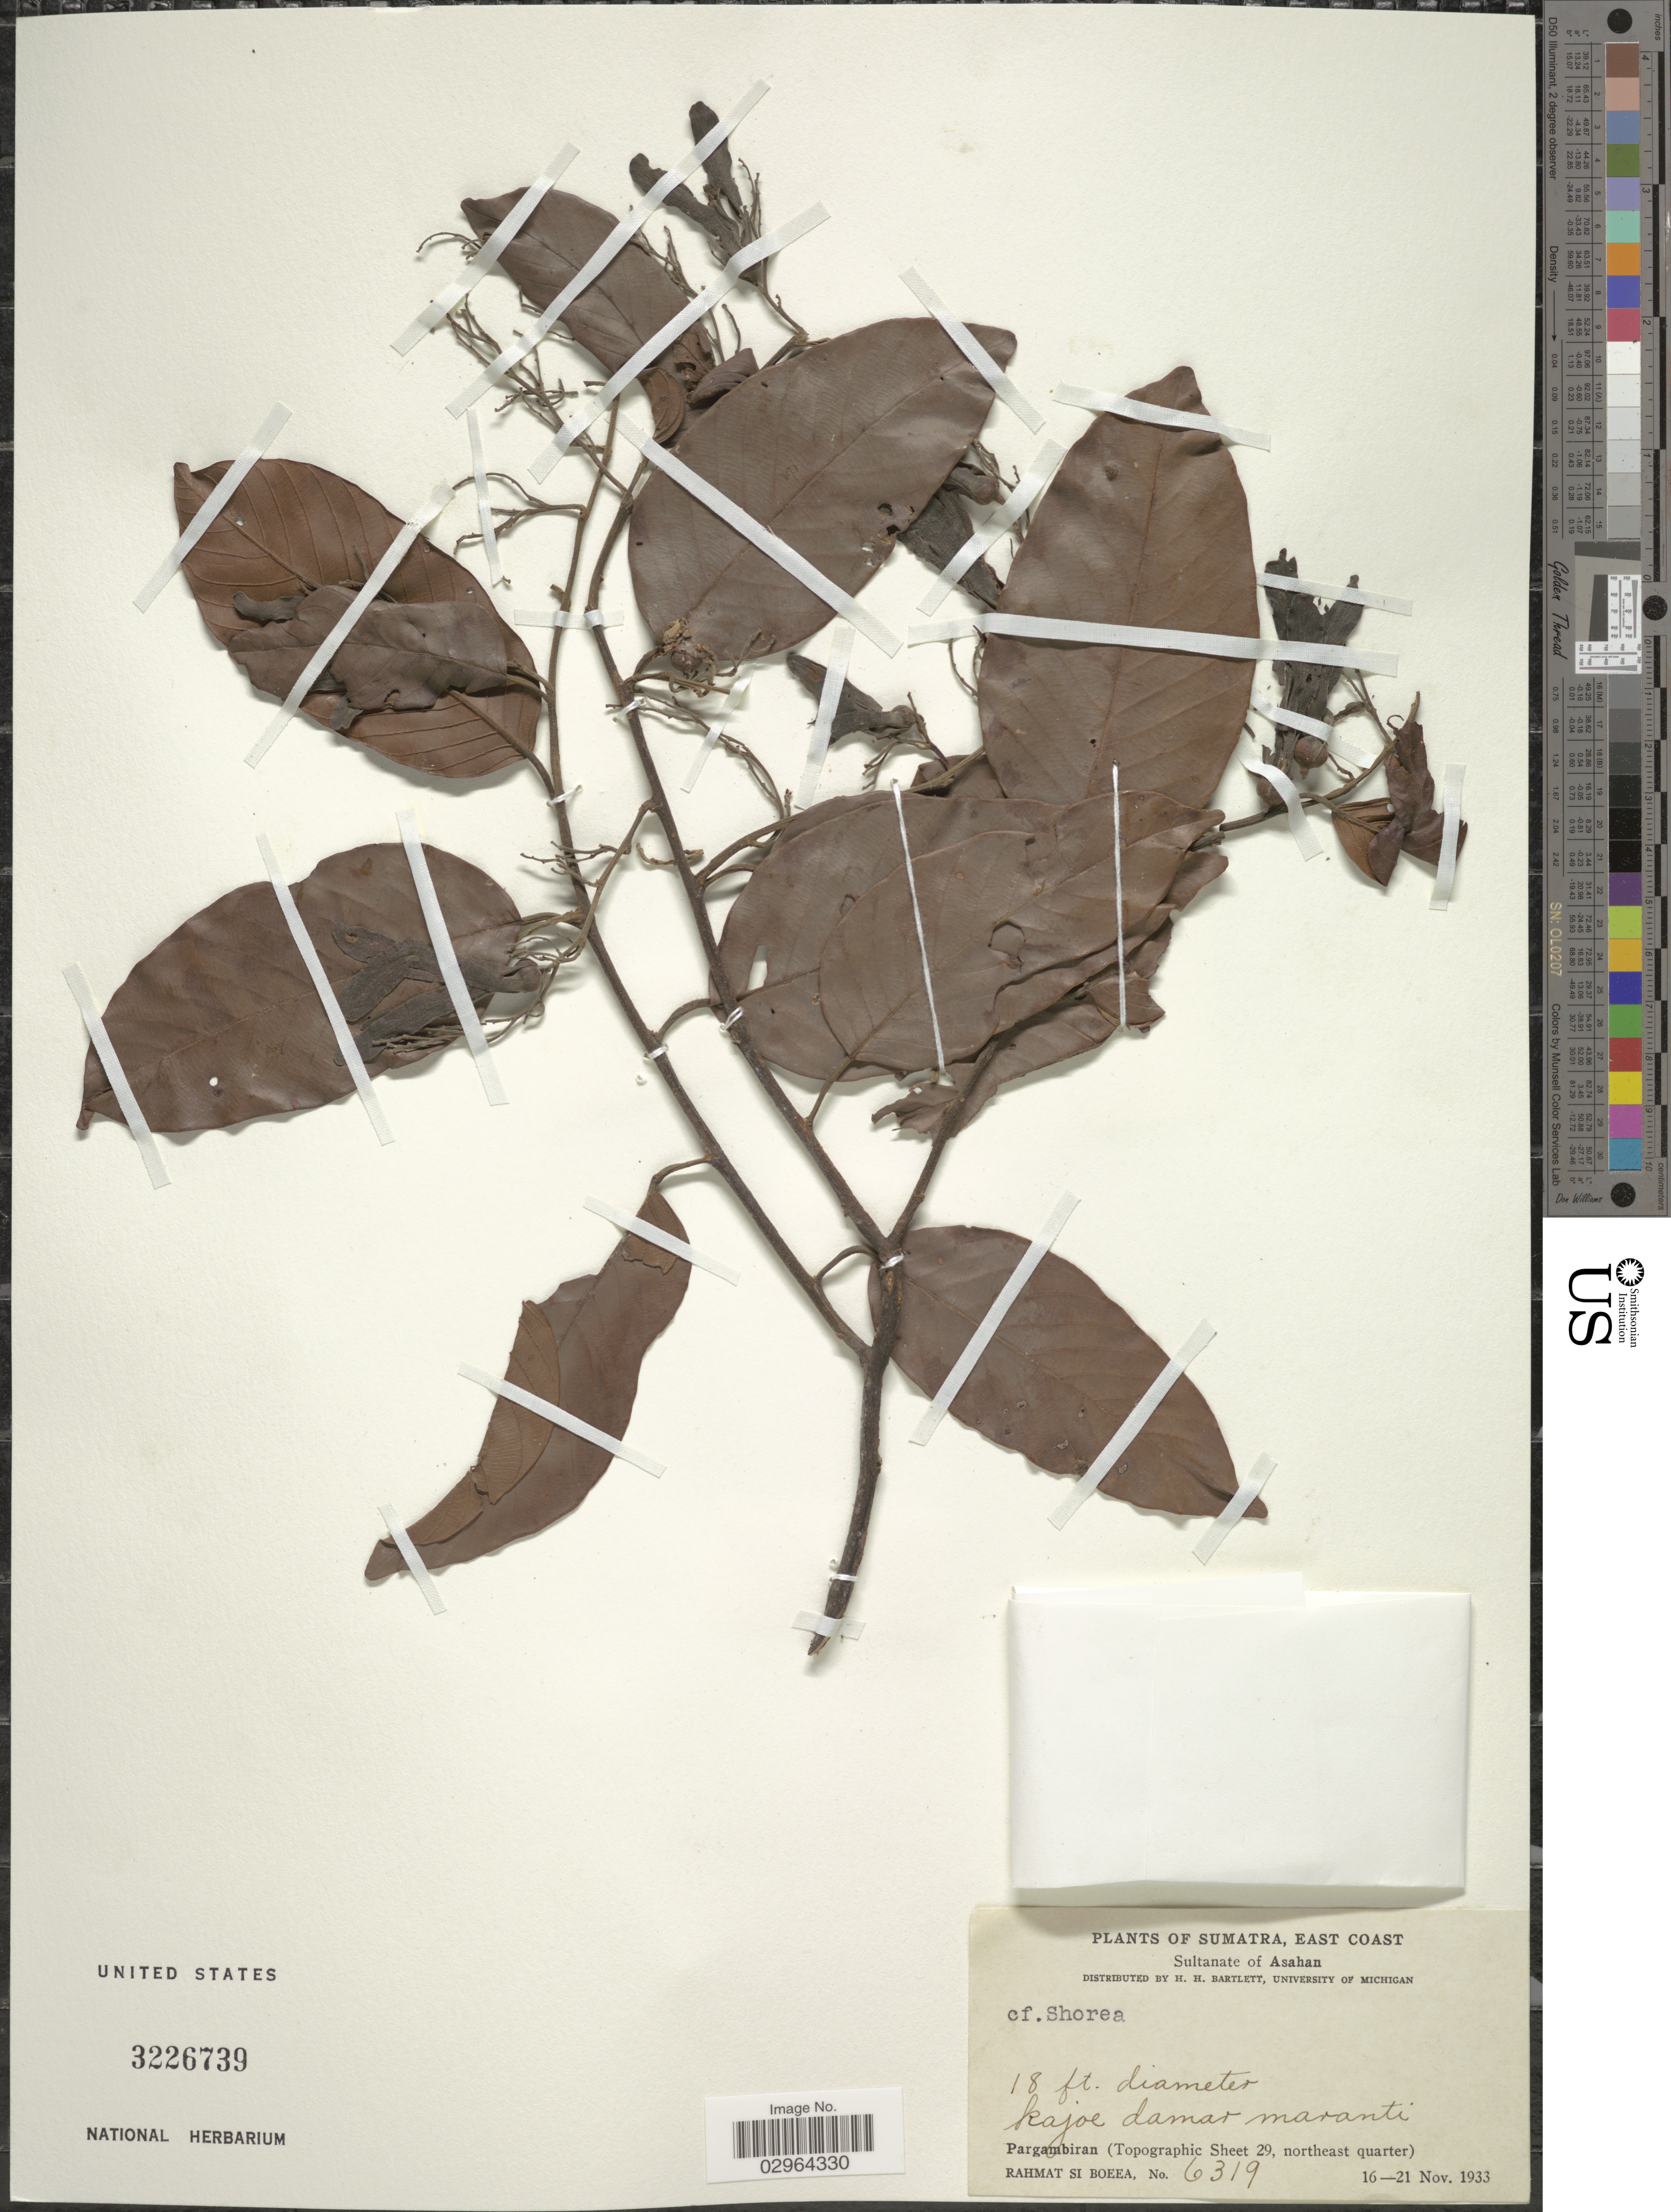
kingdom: Plantae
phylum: Tracheophyta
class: Magnoliopsida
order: Malvales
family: Dipterocarpaceae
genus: Shorea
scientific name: Shorea guiso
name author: (Blanco) Blume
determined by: Ashton, P. S.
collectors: Rahmat Si Boeea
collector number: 6319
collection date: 1933-11-16/1933-11-21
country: Indonesia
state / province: Sumatra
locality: East Coast. Sultanate of Asahan. Pargambiran (Topographic Sheet 29, northeast quarter).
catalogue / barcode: US 3226739